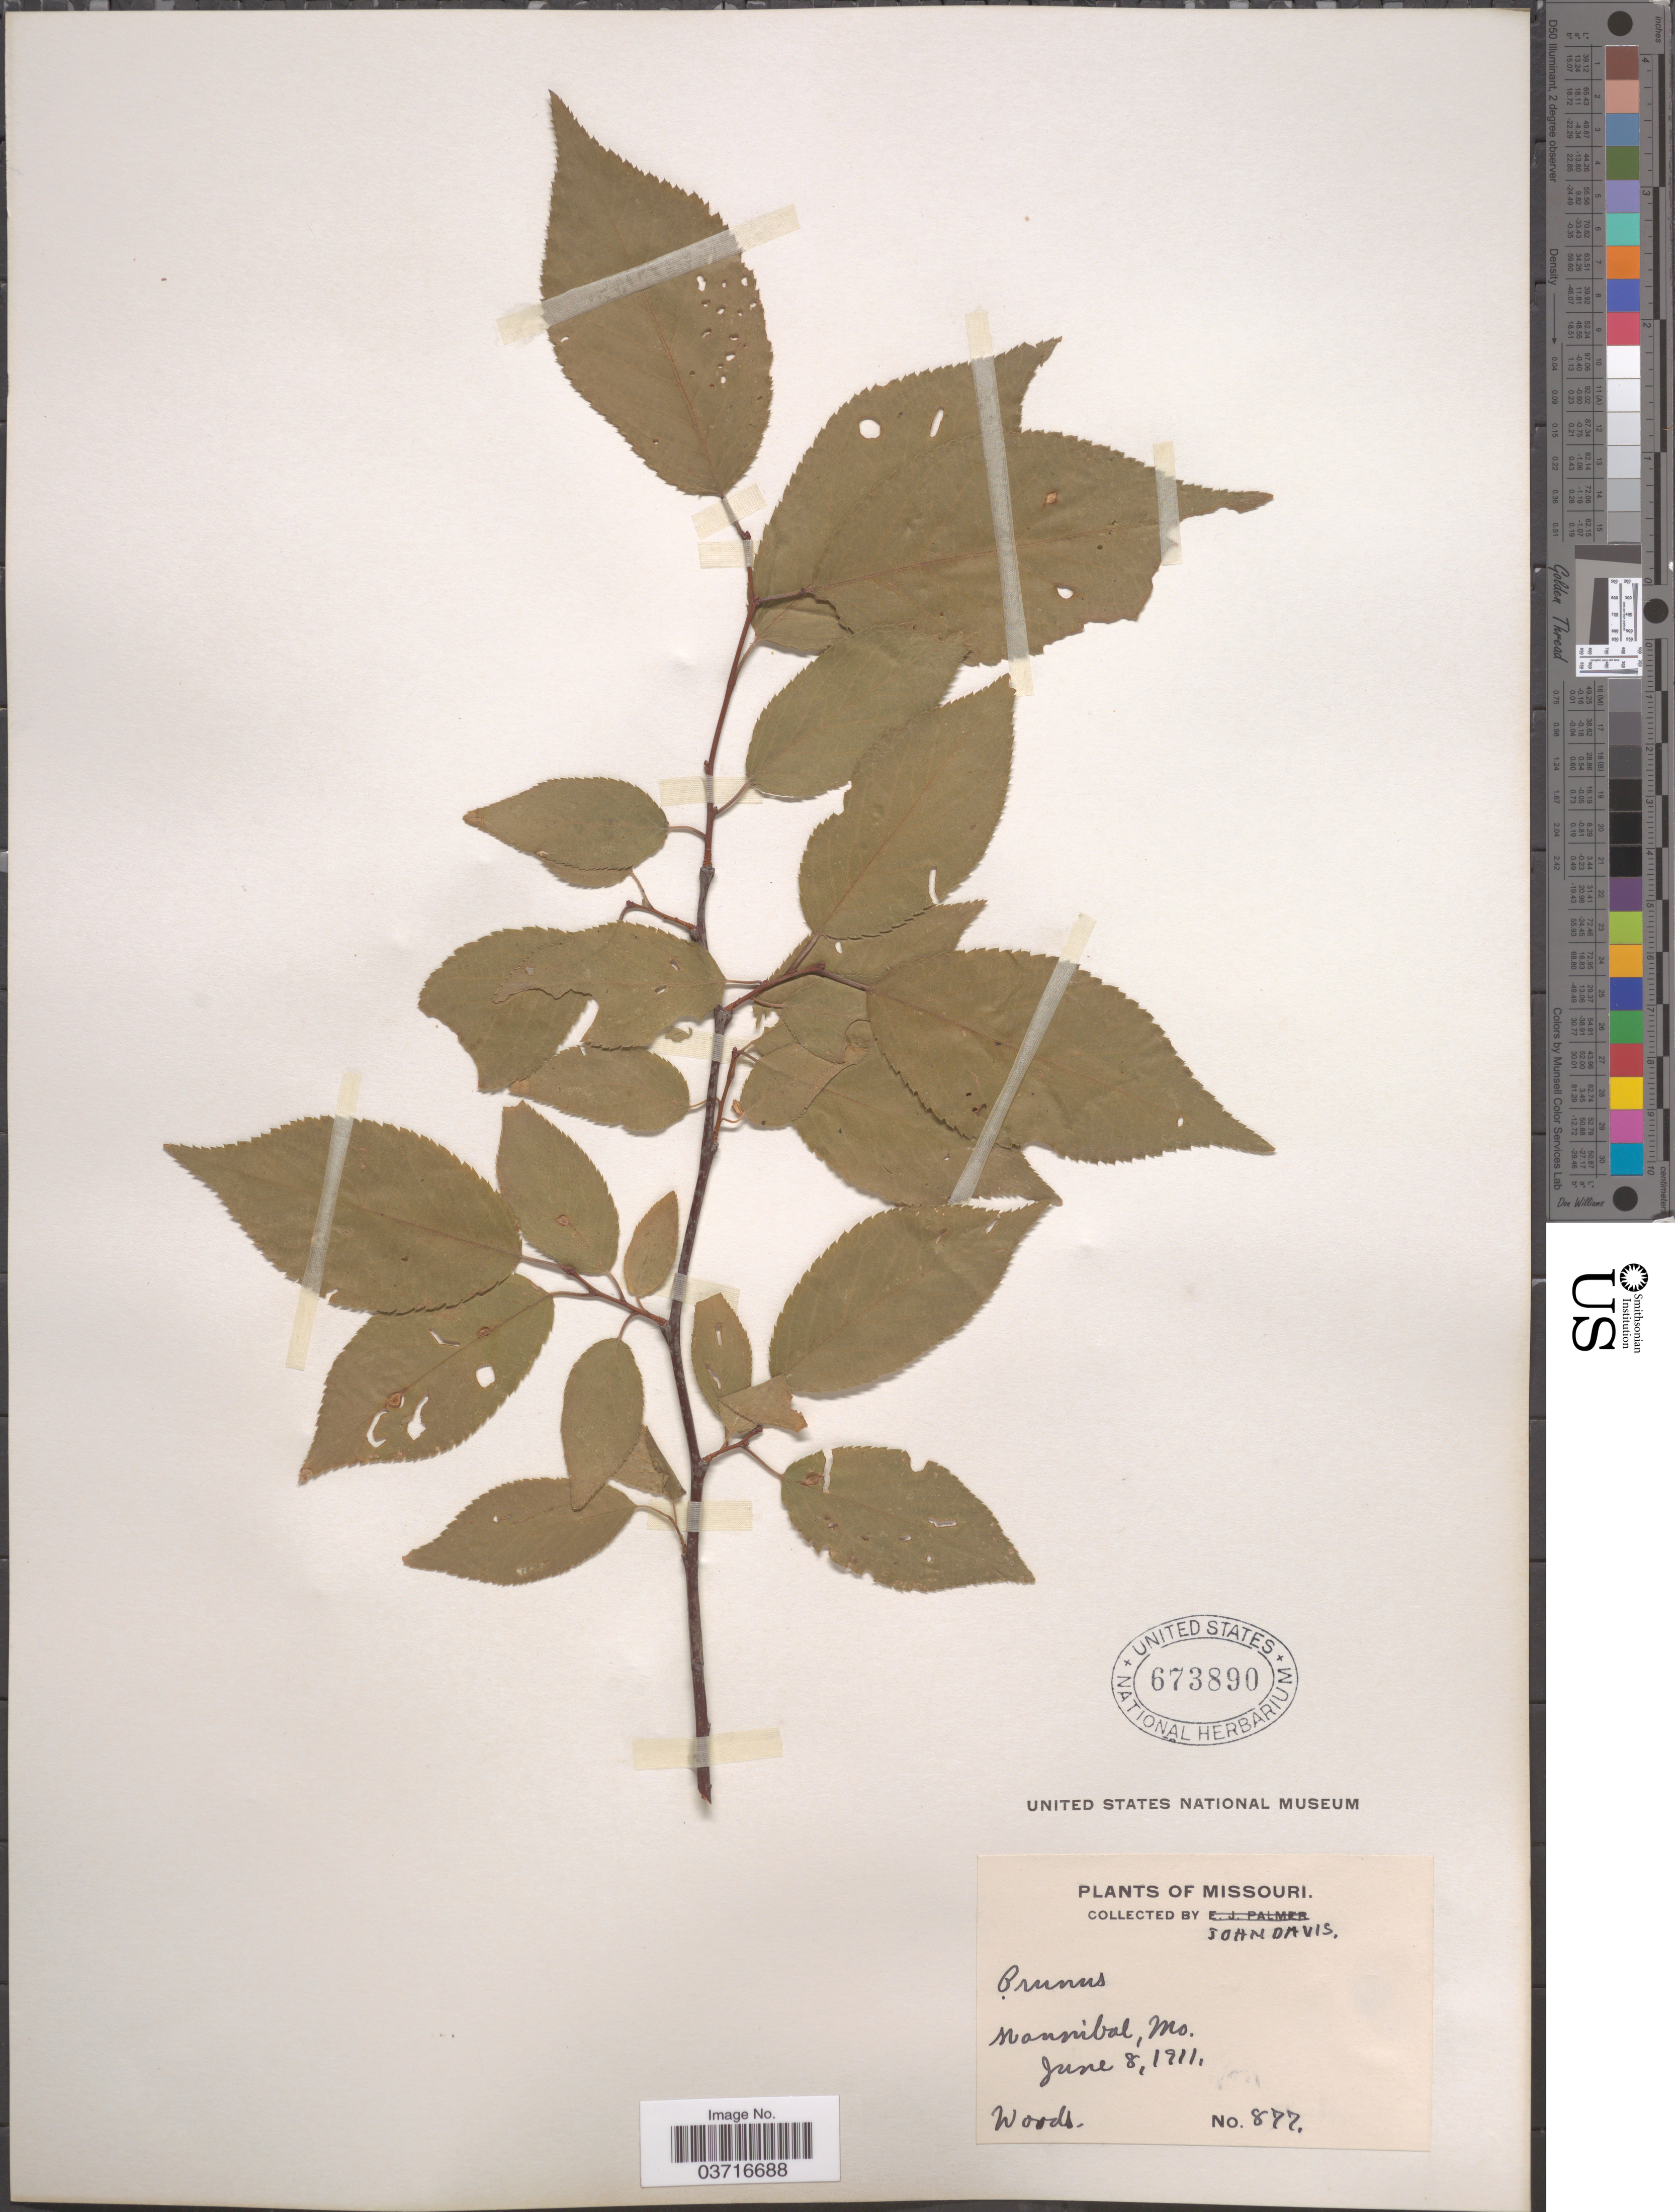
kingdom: Plantae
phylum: Tracheophyta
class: Magnoliopsida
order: Rosales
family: Rosaceae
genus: Prunus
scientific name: Prunus sp.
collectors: J. Davis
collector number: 877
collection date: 1911-06-08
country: United States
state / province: Missouri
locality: Hannibal.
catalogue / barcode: US 673890